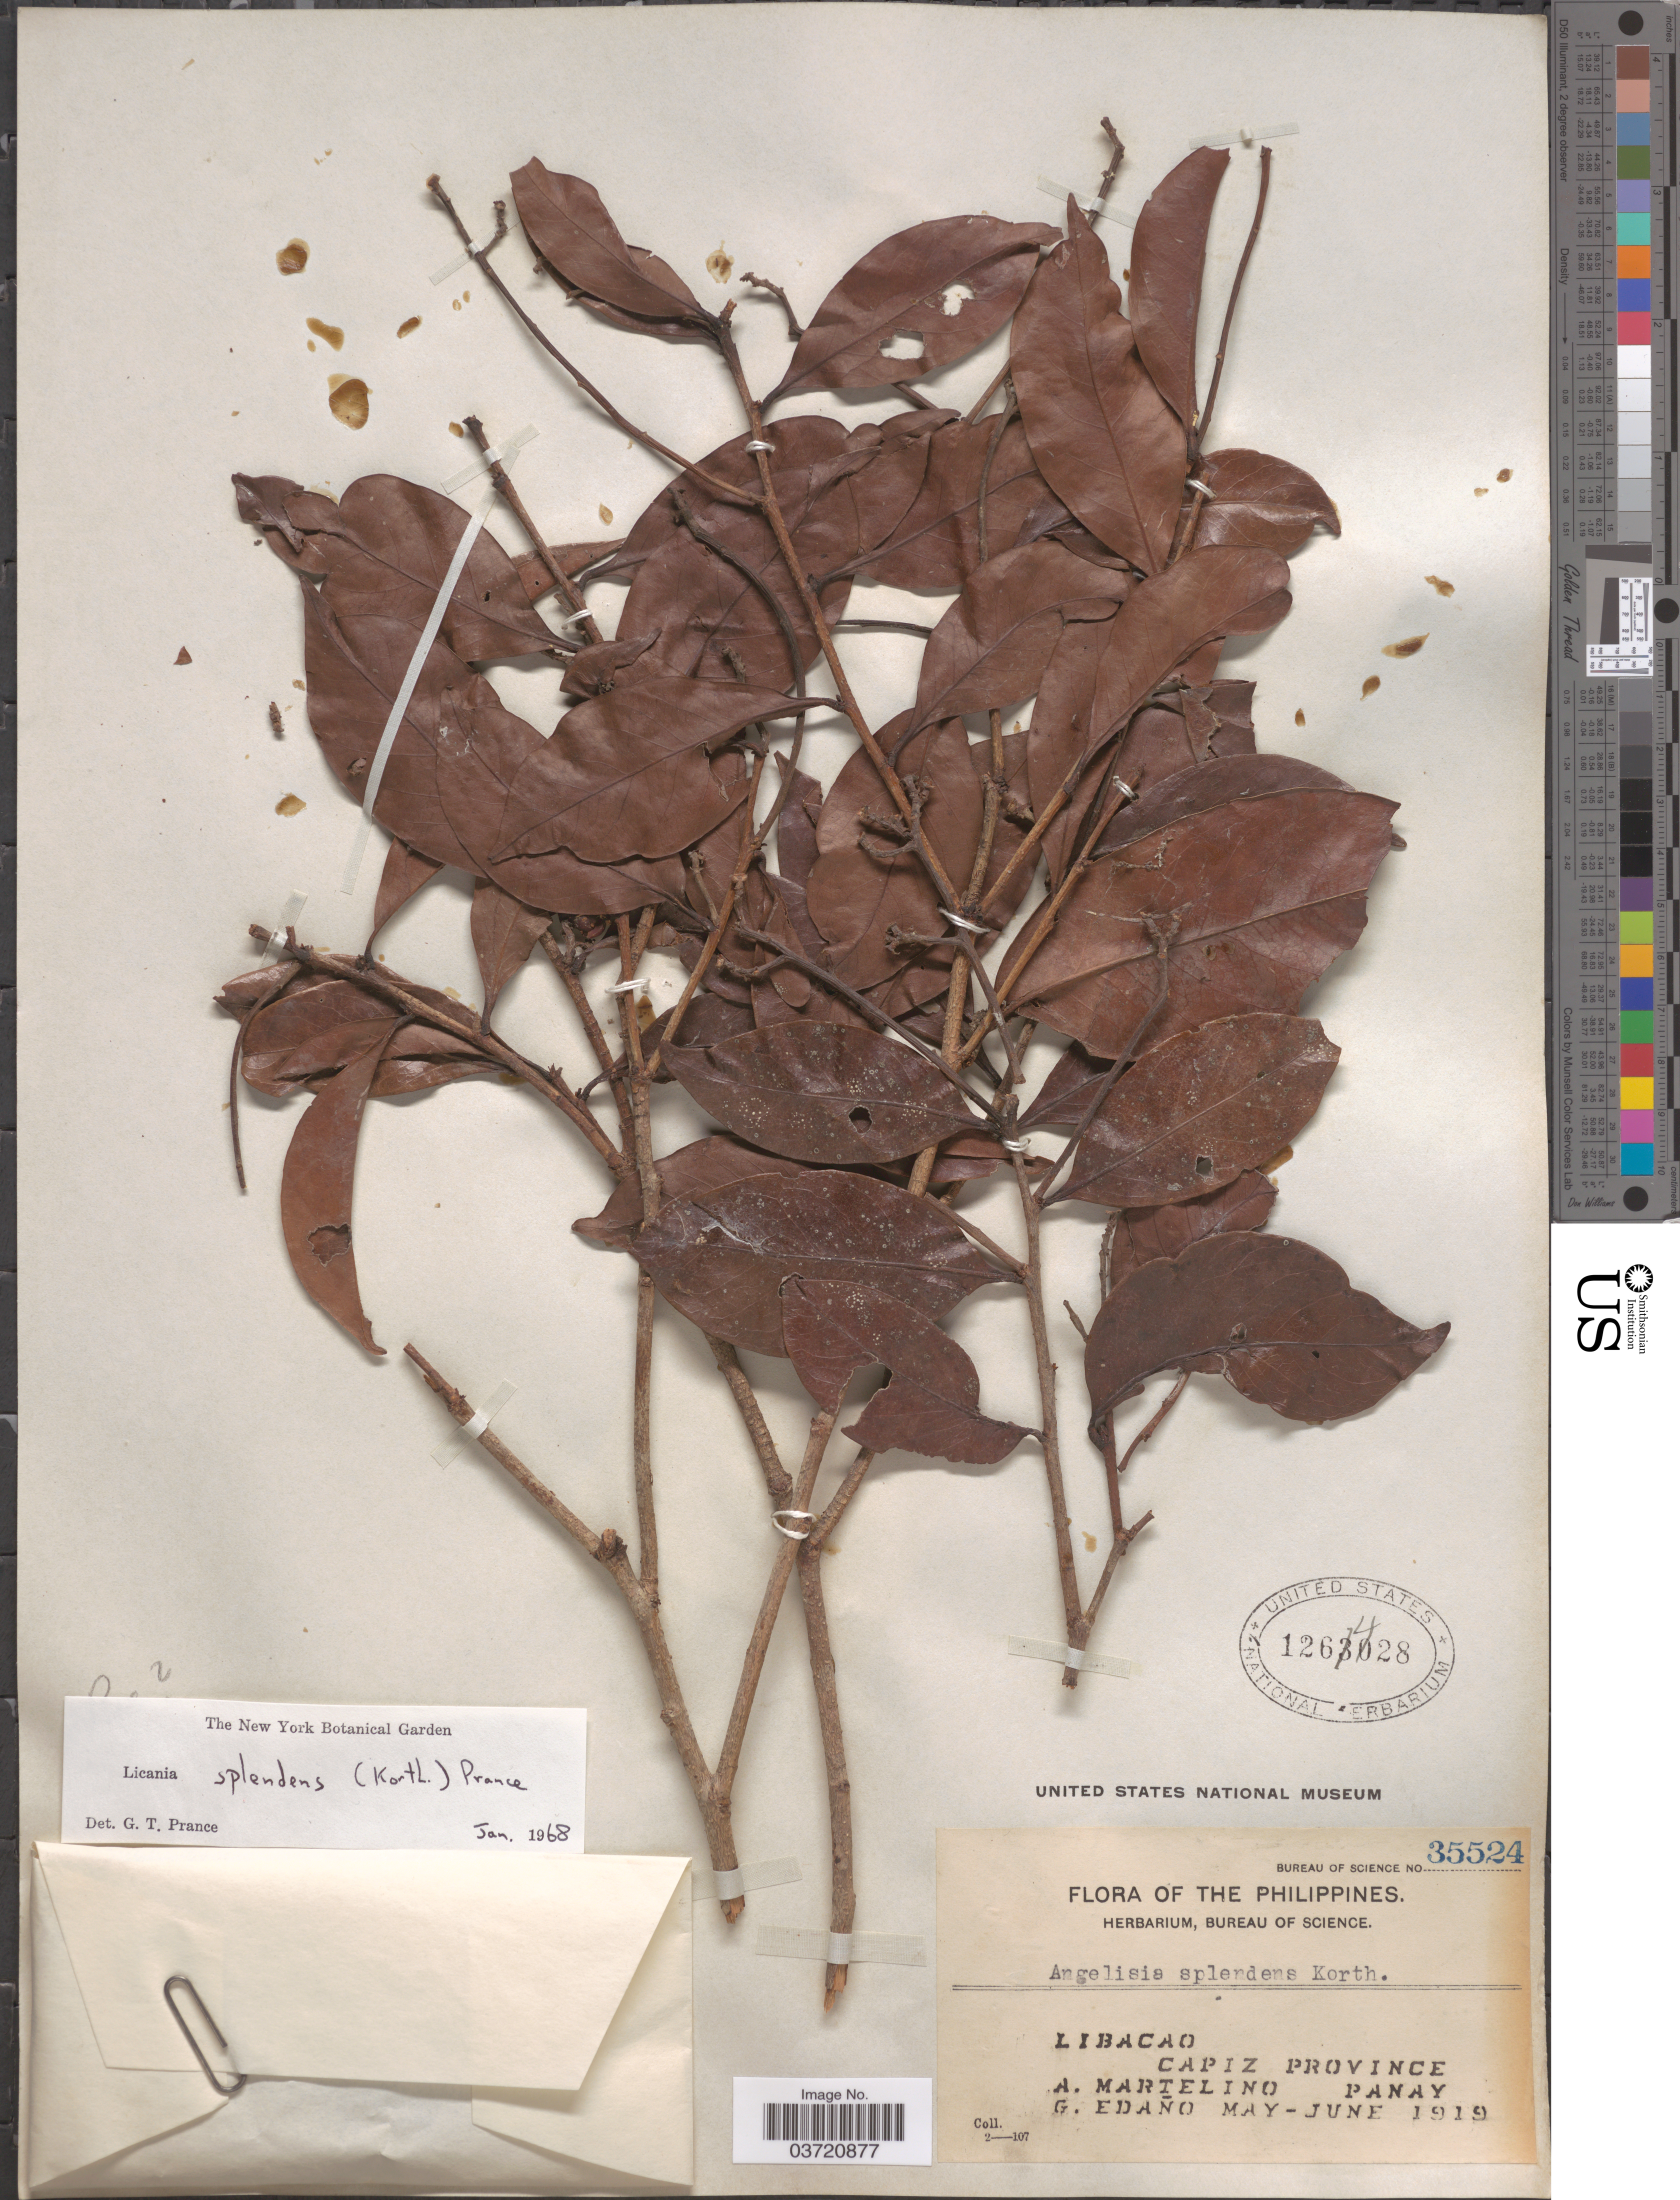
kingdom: Plantae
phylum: Tracheophyta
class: Magnoliopsida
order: Malpighiales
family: Chrysobalanaceae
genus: Licania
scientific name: Licania splendens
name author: (Korth.) Prance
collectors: A. Martelino & G. Edaño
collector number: Bureau of Science 35524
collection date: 1919-05/1919-06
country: Philippines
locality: Libacao. Capiz Province. Panay.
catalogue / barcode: US 1264028